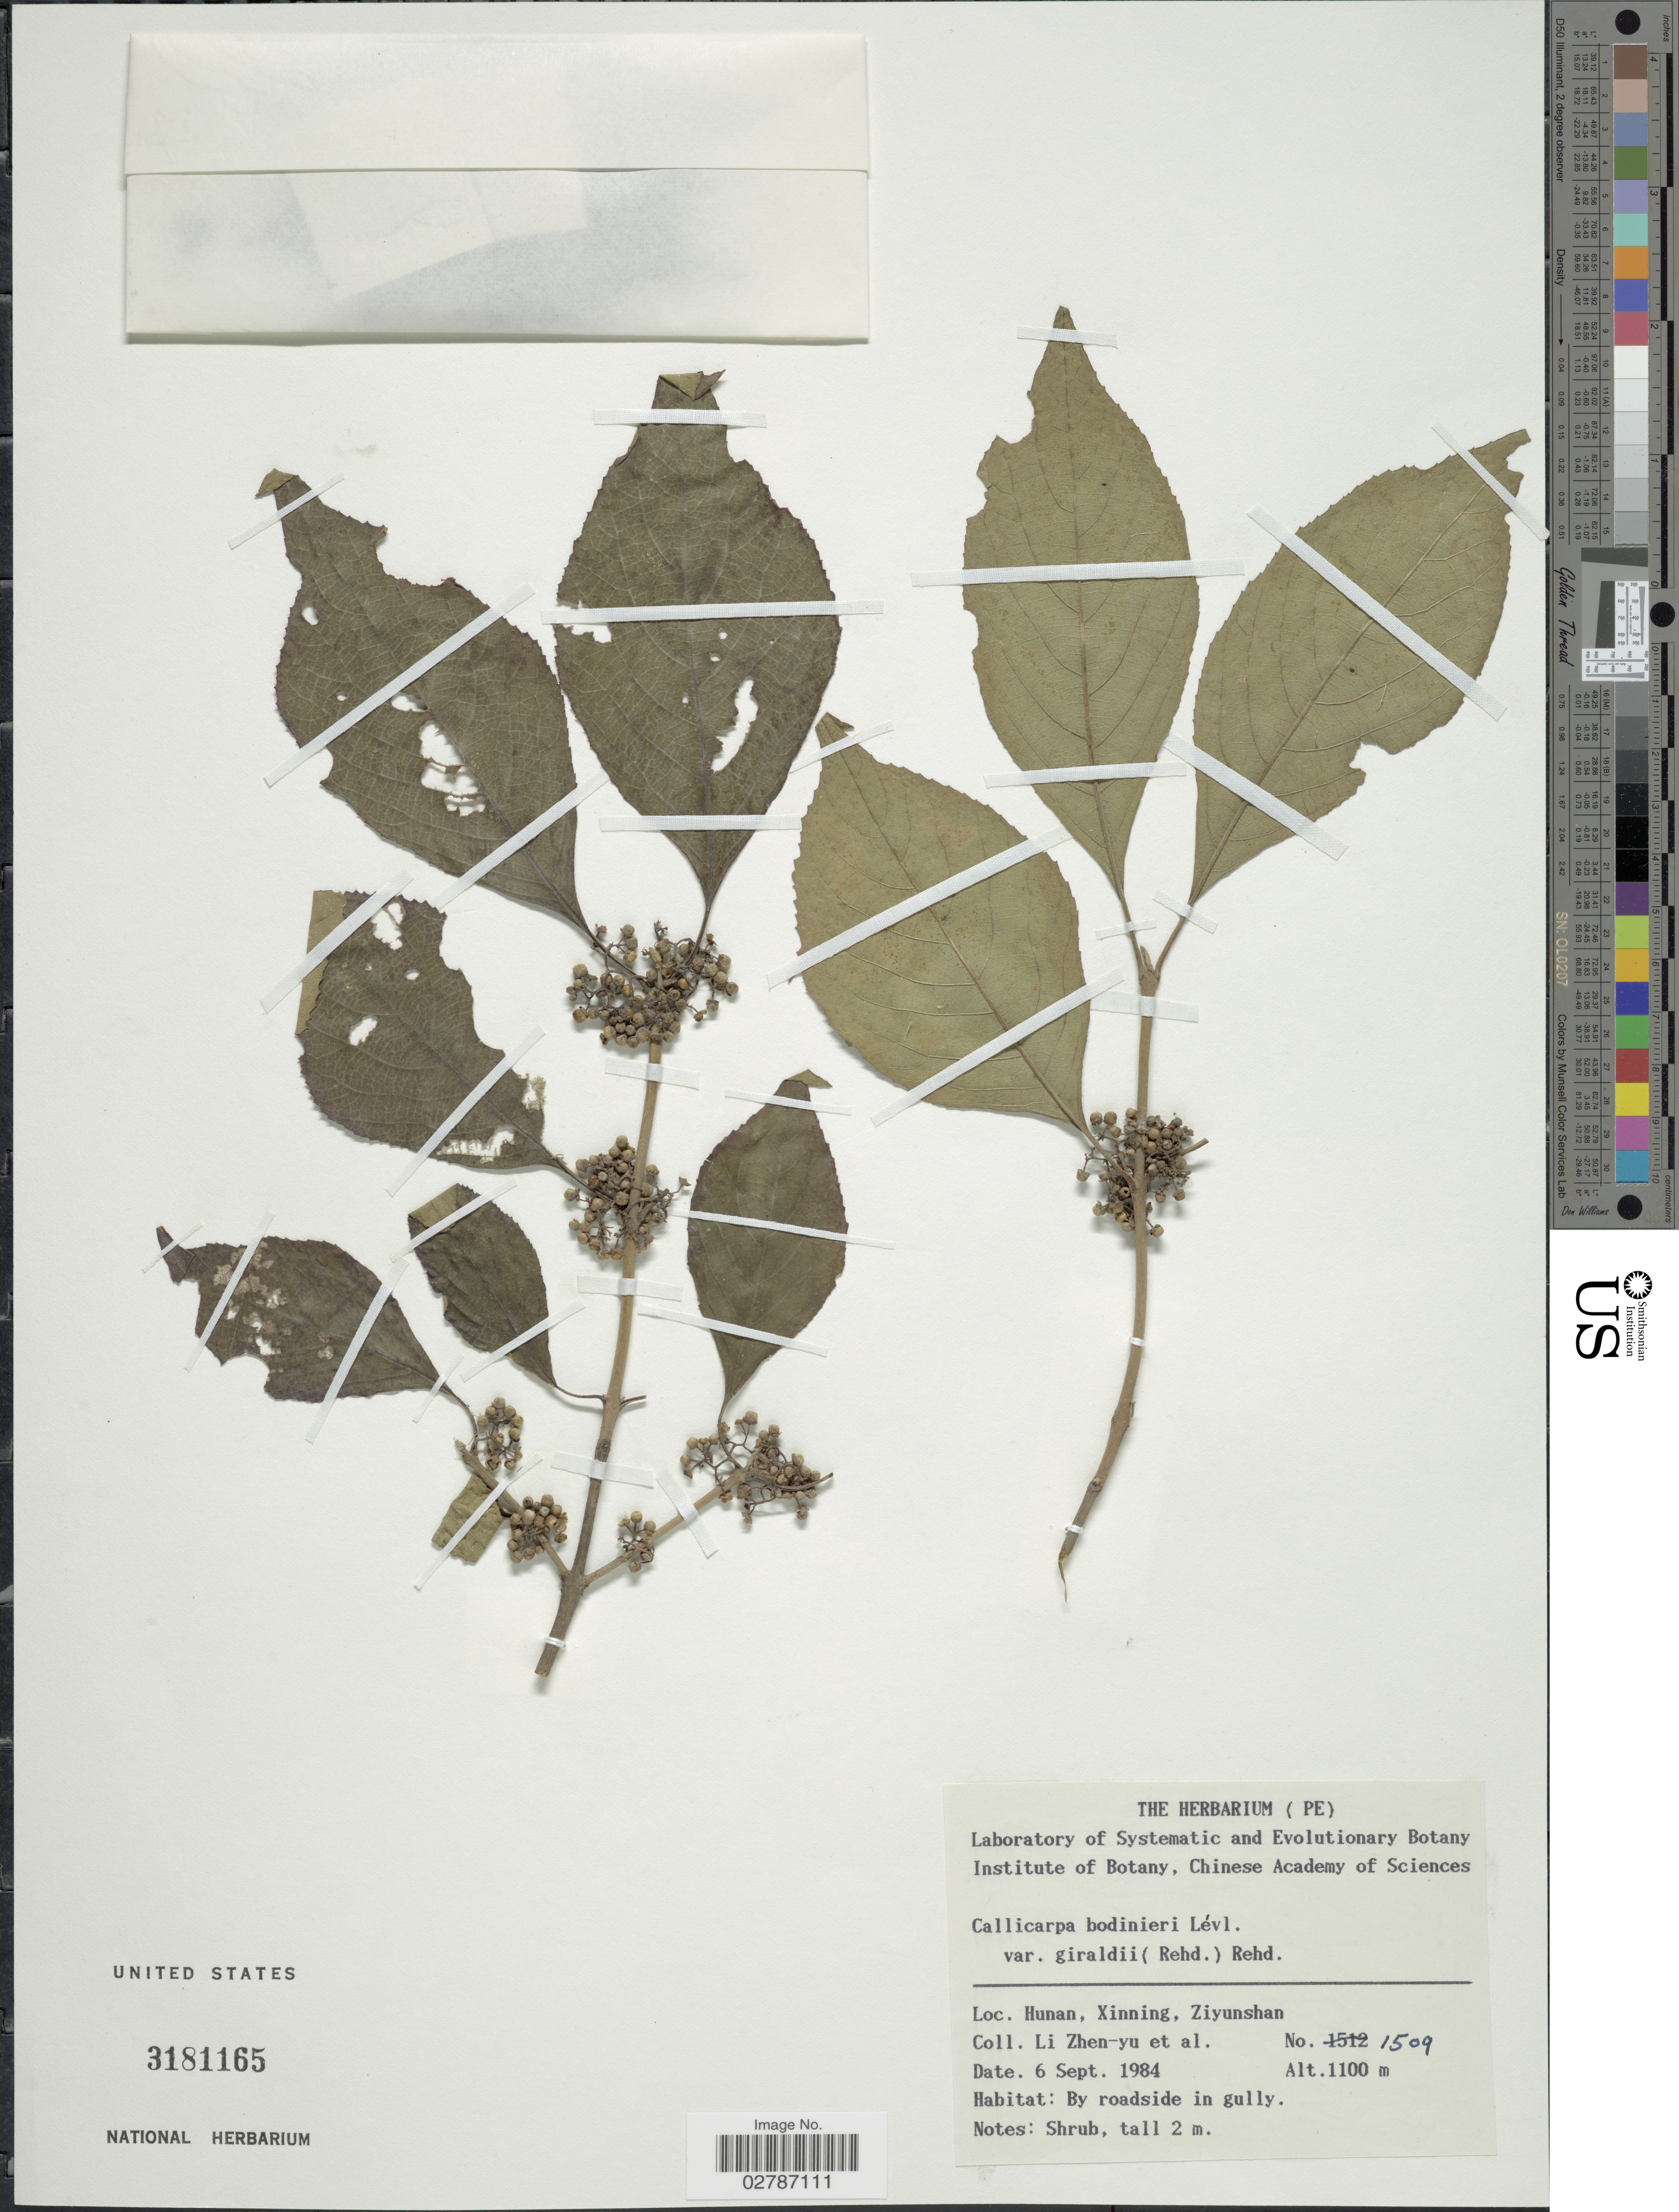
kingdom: Plantae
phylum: Tracheophyta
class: Magnoliopsida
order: Lamiales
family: Lamiaceae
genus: Callicarpa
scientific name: Callicarpa bodinieri var. giraldii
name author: (Hesse ex Rehder) Rehder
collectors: L. Zheng-yu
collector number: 1509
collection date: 1984-09-06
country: China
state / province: Hunan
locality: Xinning, Ziyunshan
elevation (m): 1100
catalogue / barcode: US 3181165